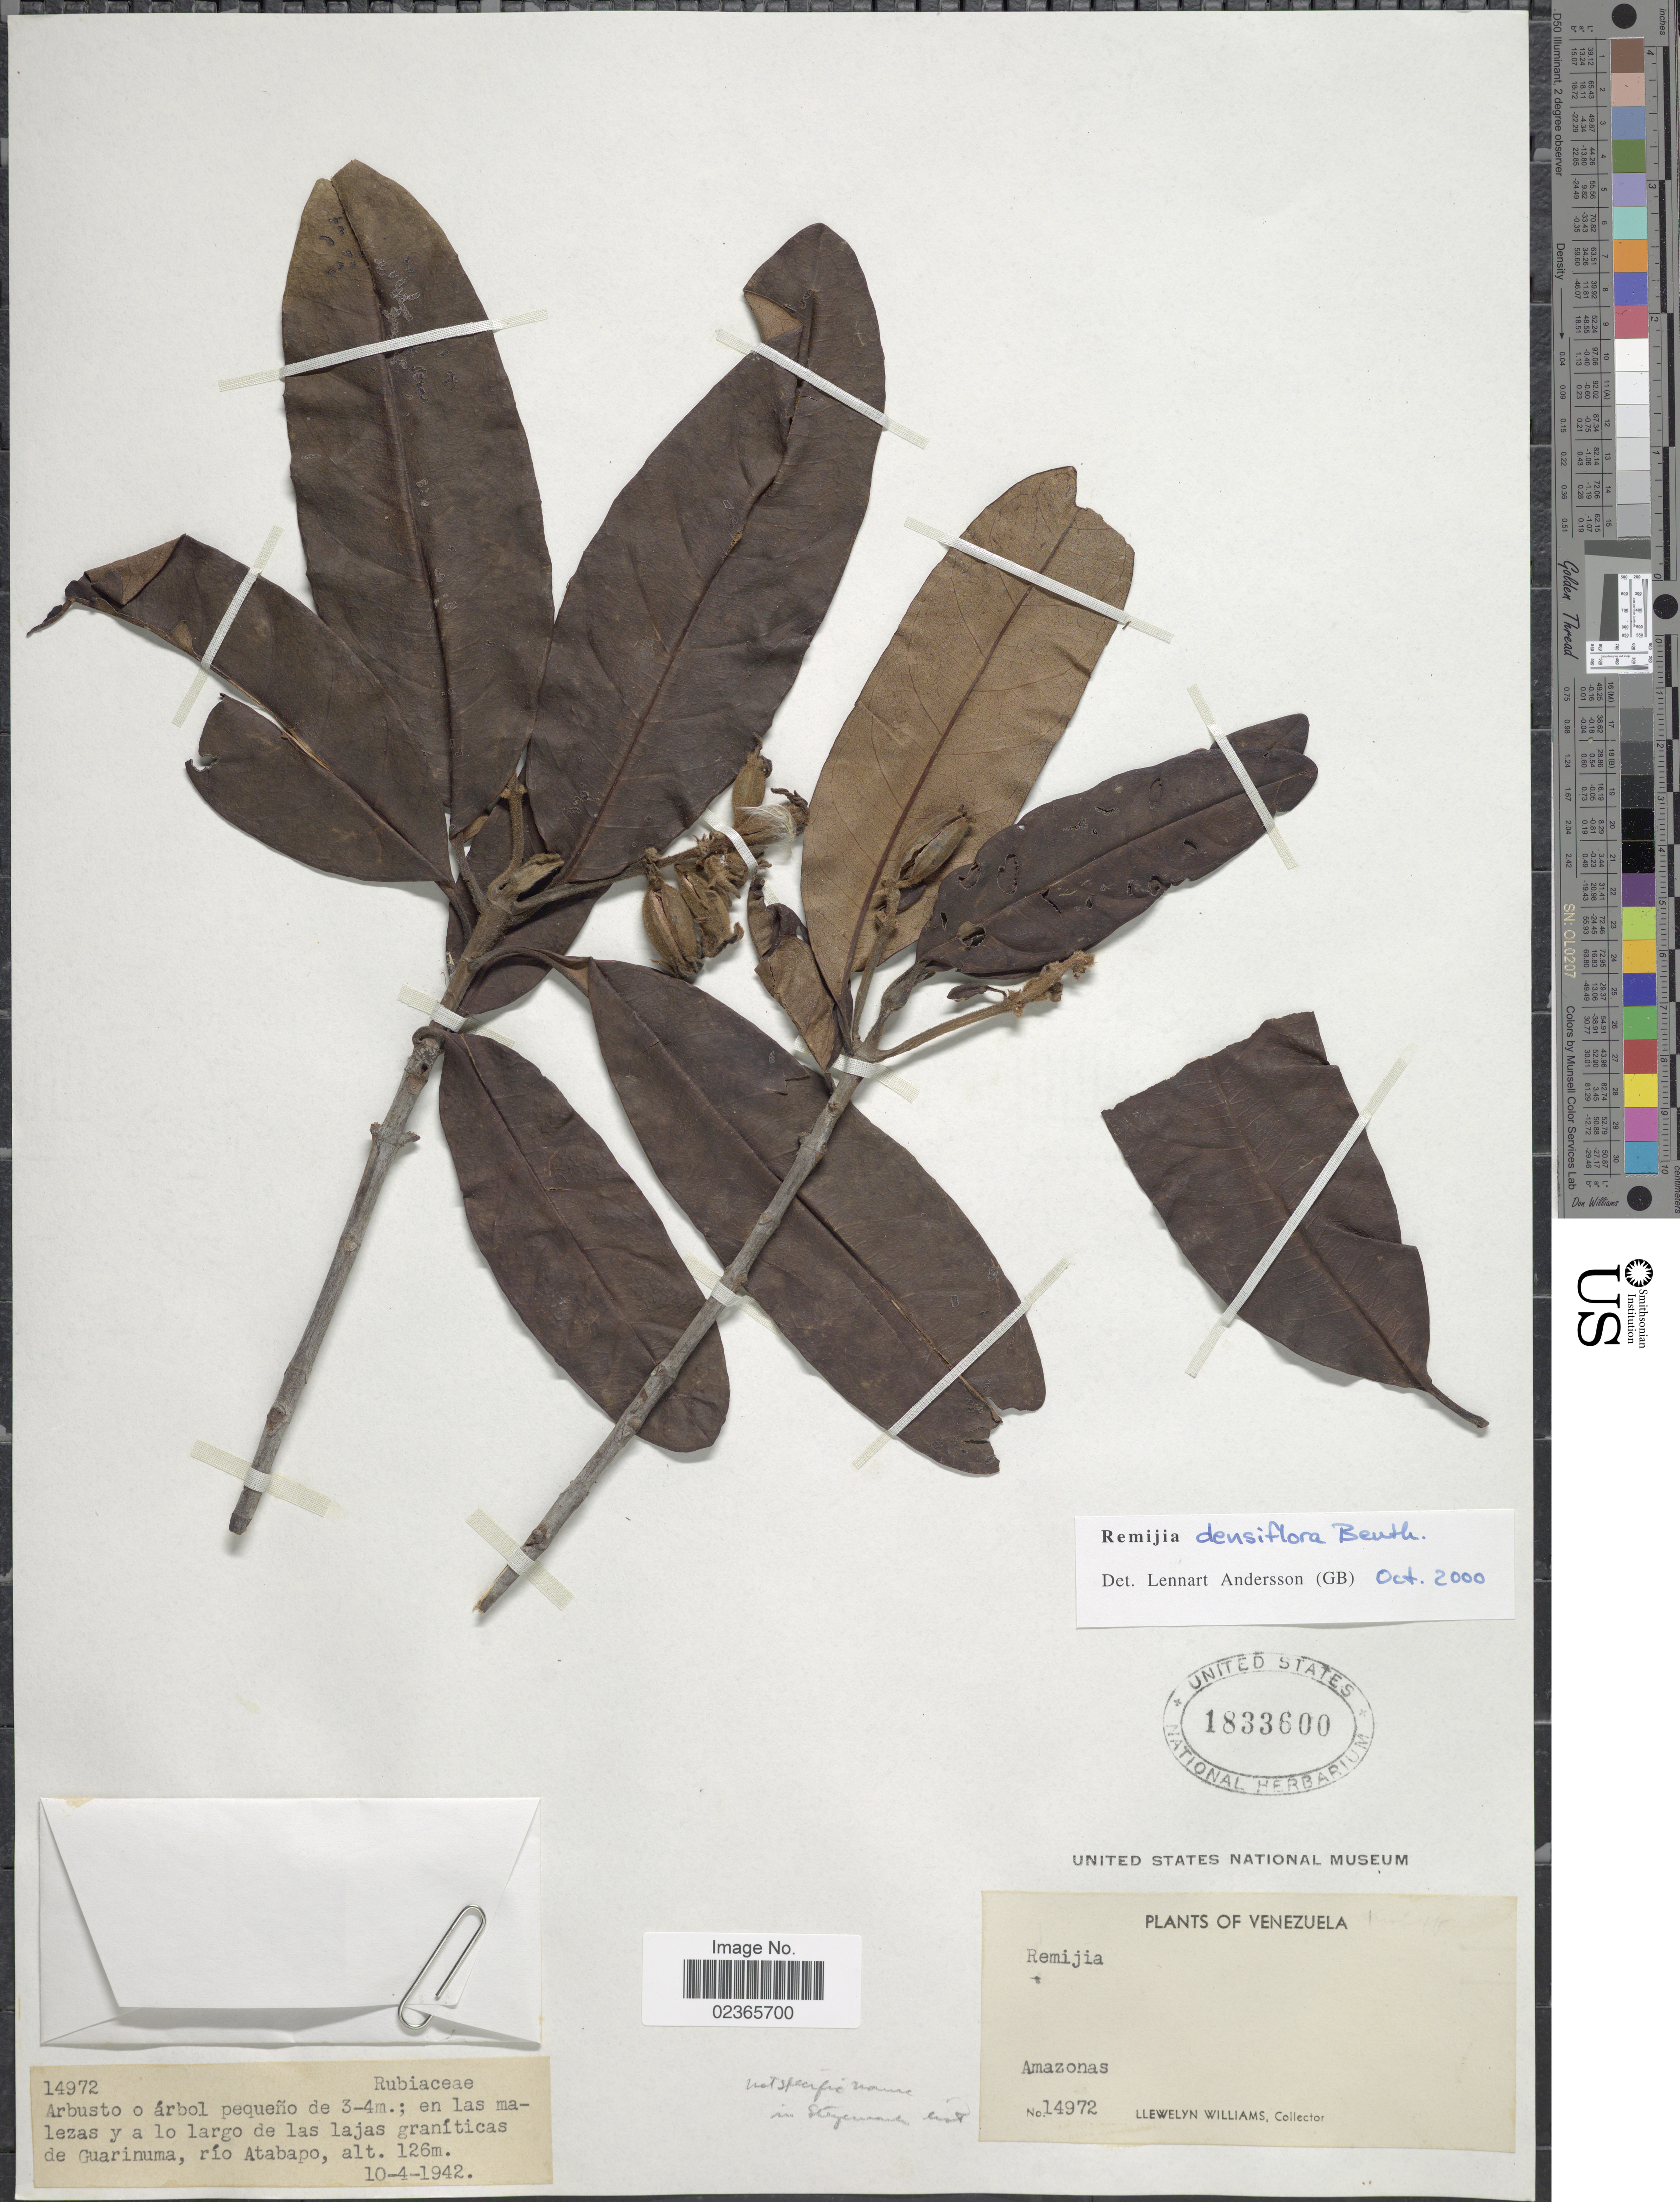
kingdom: Plantae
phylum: Tracheophyta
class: Magnoliopsida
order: Gentianales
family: Rubiaceae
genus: Remijia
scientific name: Remijia densiflora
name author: Benth.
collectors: Ll. Williams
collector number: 14972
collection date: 1942-04-10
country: Venezuela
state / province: Amazonas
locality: En las malezas y lo largo de las lajas graniticas de Guarinuma, rio Atabapo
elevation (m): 126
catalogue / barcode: US 1833600